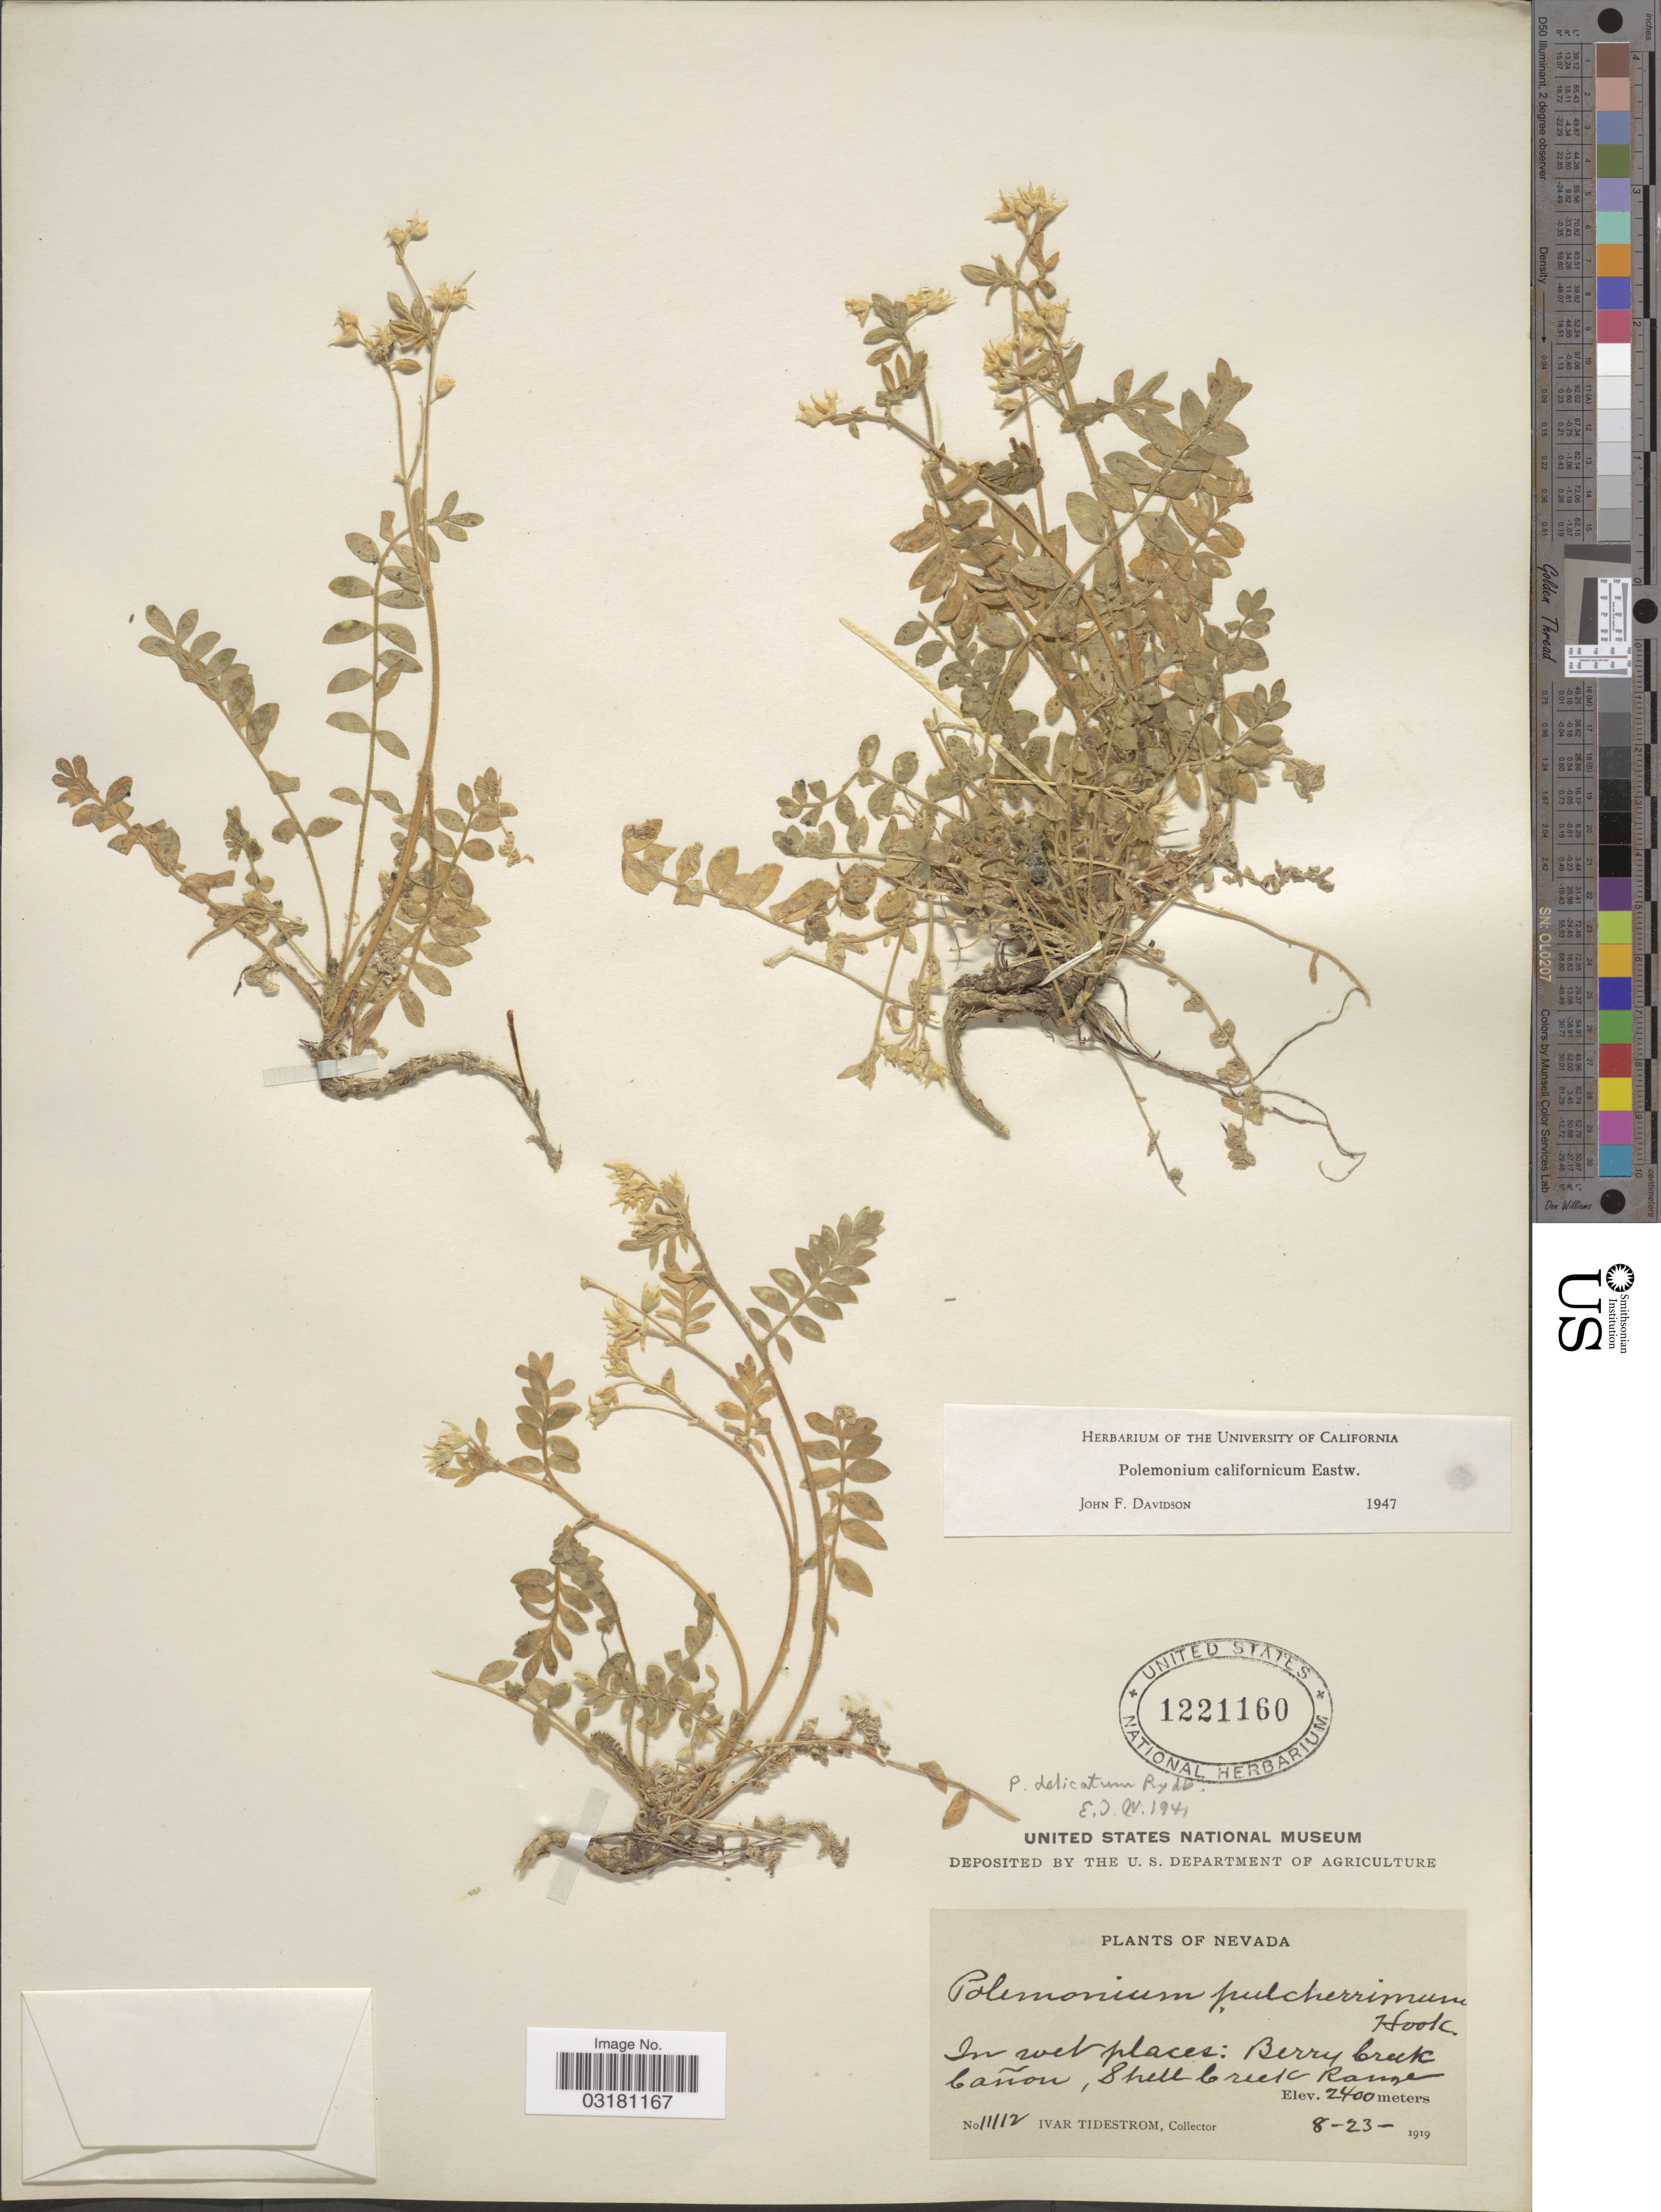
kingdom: Plantae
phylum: Tracheophyta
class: Magnoliopsida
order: Ericales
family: Polemoniaceae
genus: Polemonium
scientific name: Polemonium californicum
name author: Eastw.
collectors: I. F. Tidestrom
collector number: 11112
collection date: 1919-08-23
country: United States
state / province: Nevada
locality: Berry Creek Cañon, Shell Creek Range.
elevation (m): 2400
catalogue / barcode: US 1221160